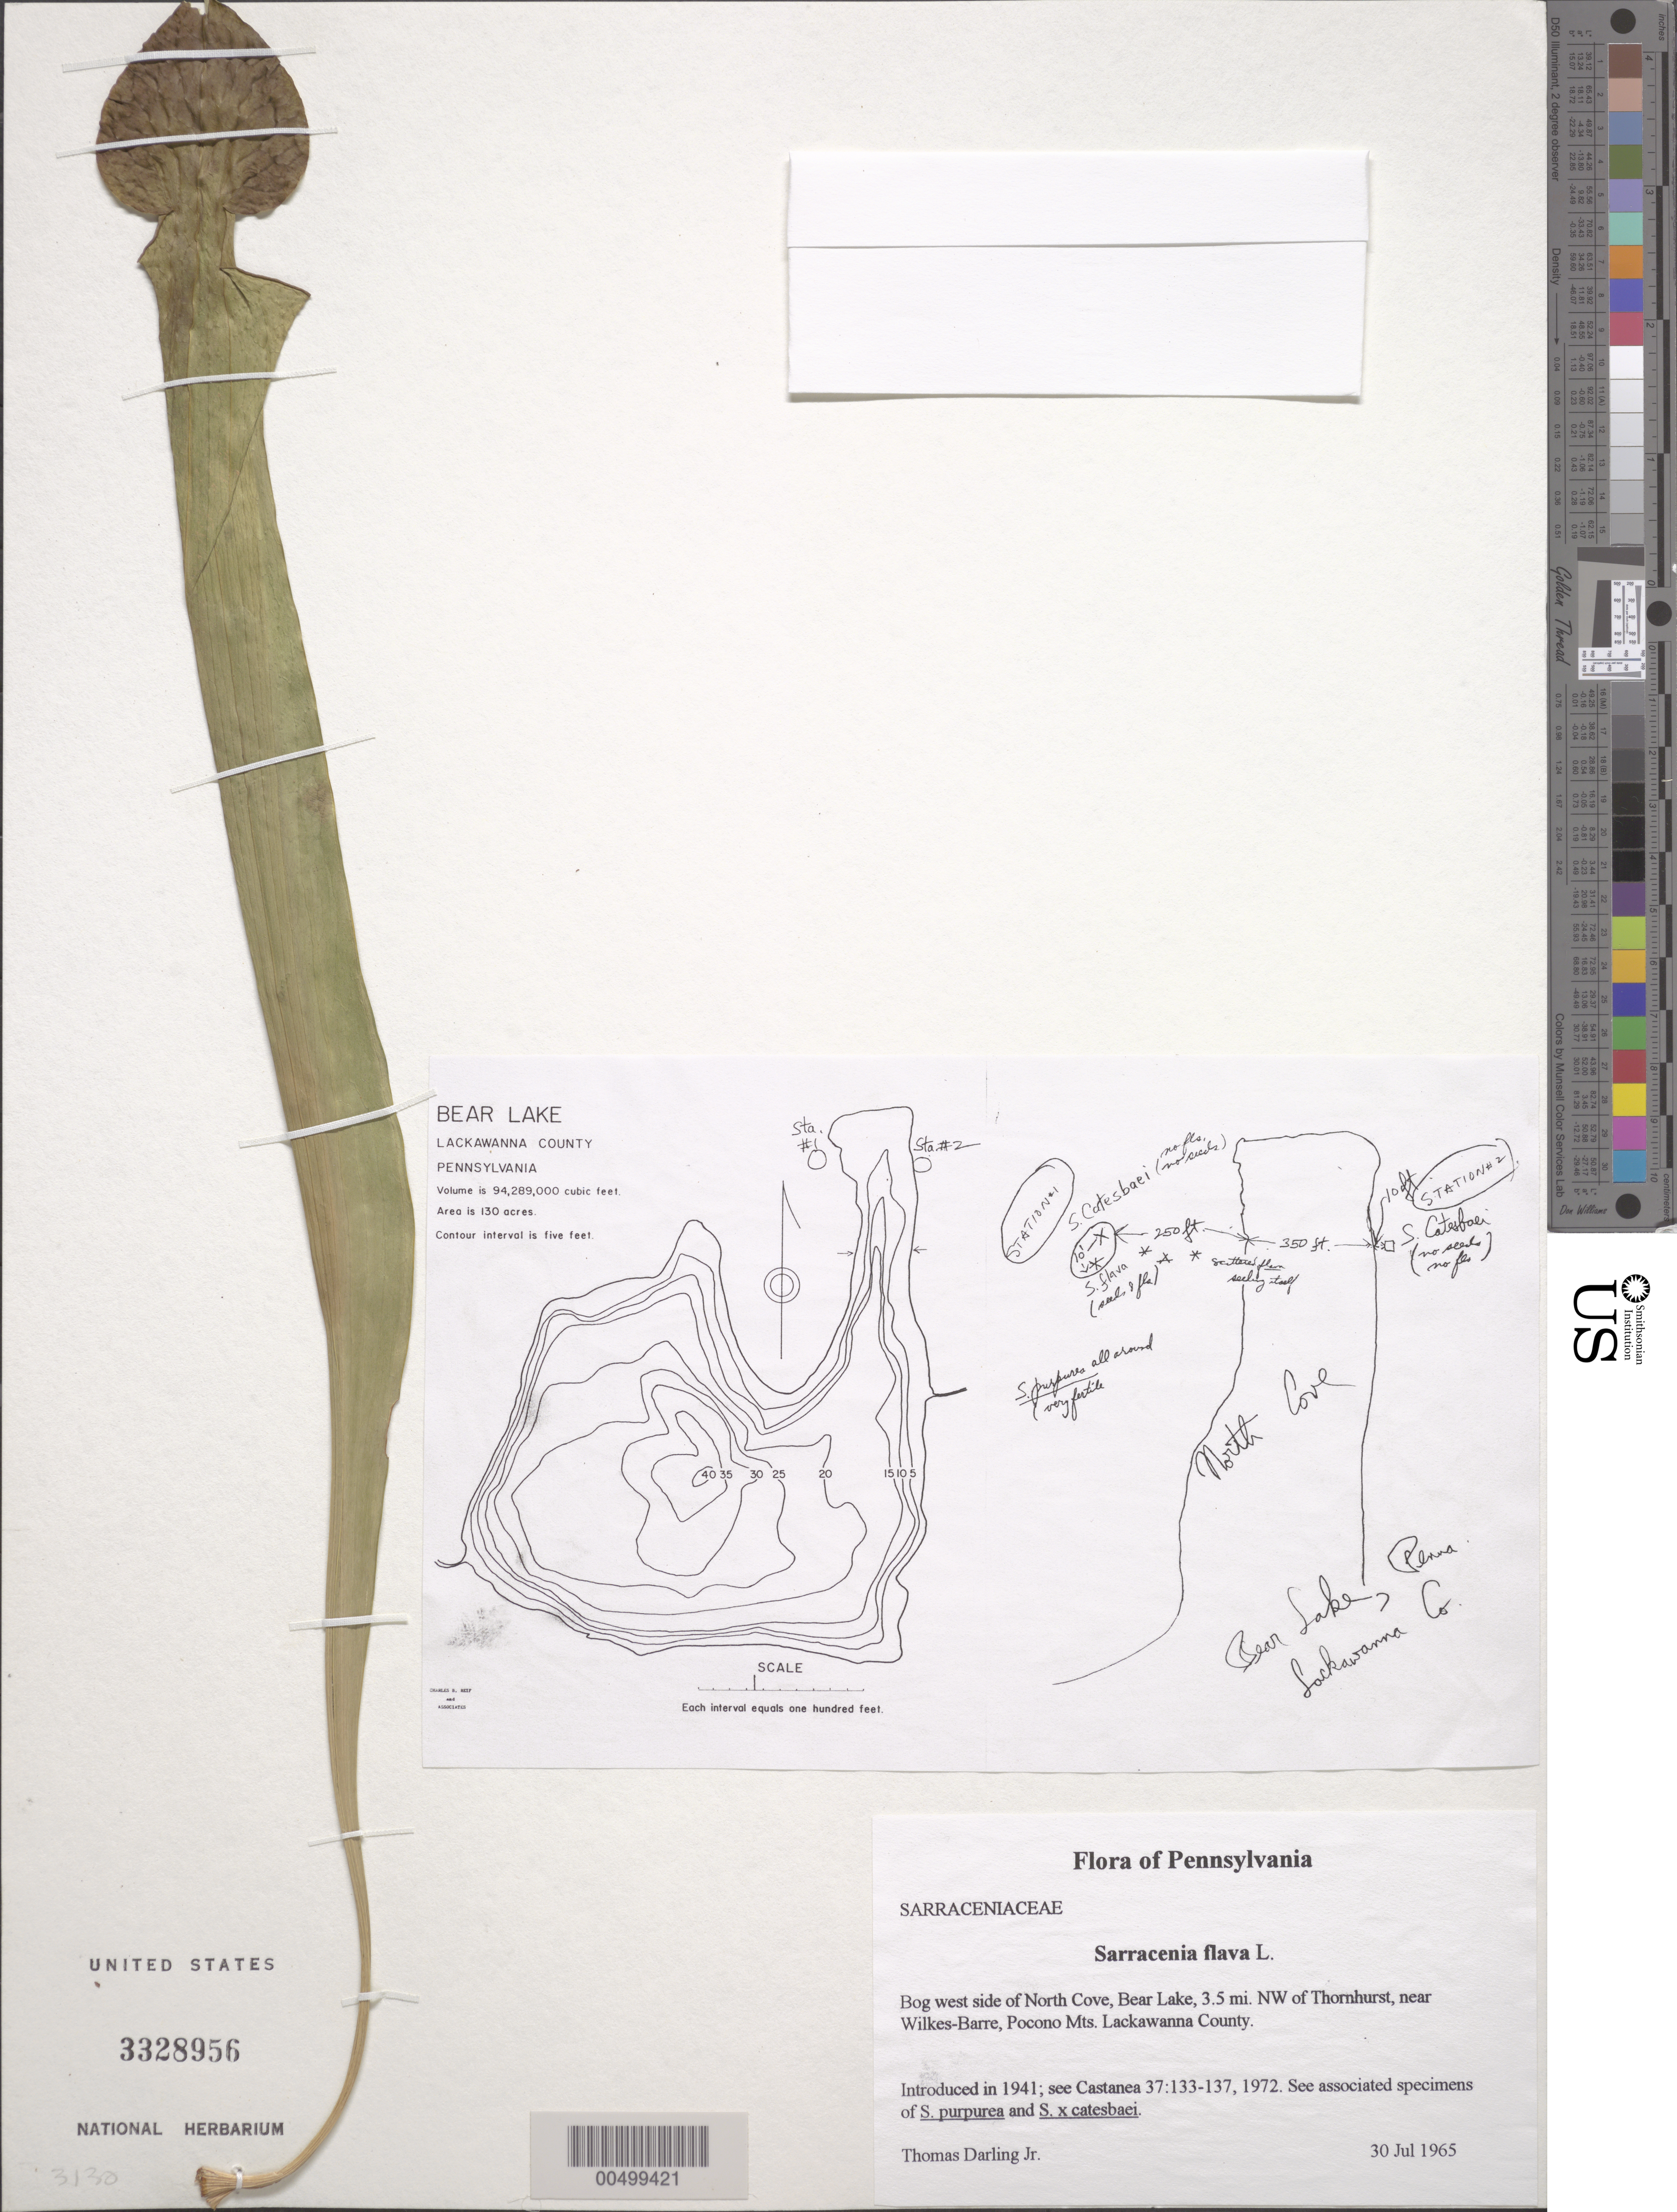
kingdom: Plantae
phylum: Tracheophyta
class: Magnoliopsida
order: Ericales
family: Sarraceniaceae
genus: Sarracenia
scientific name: Sarracenia flava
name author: L.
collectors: T. Darling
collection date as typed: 30 Jul 1965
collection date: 1965-07-30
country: United States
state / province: Pennsylvania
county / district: Lackawanna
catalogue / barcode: US 3328956